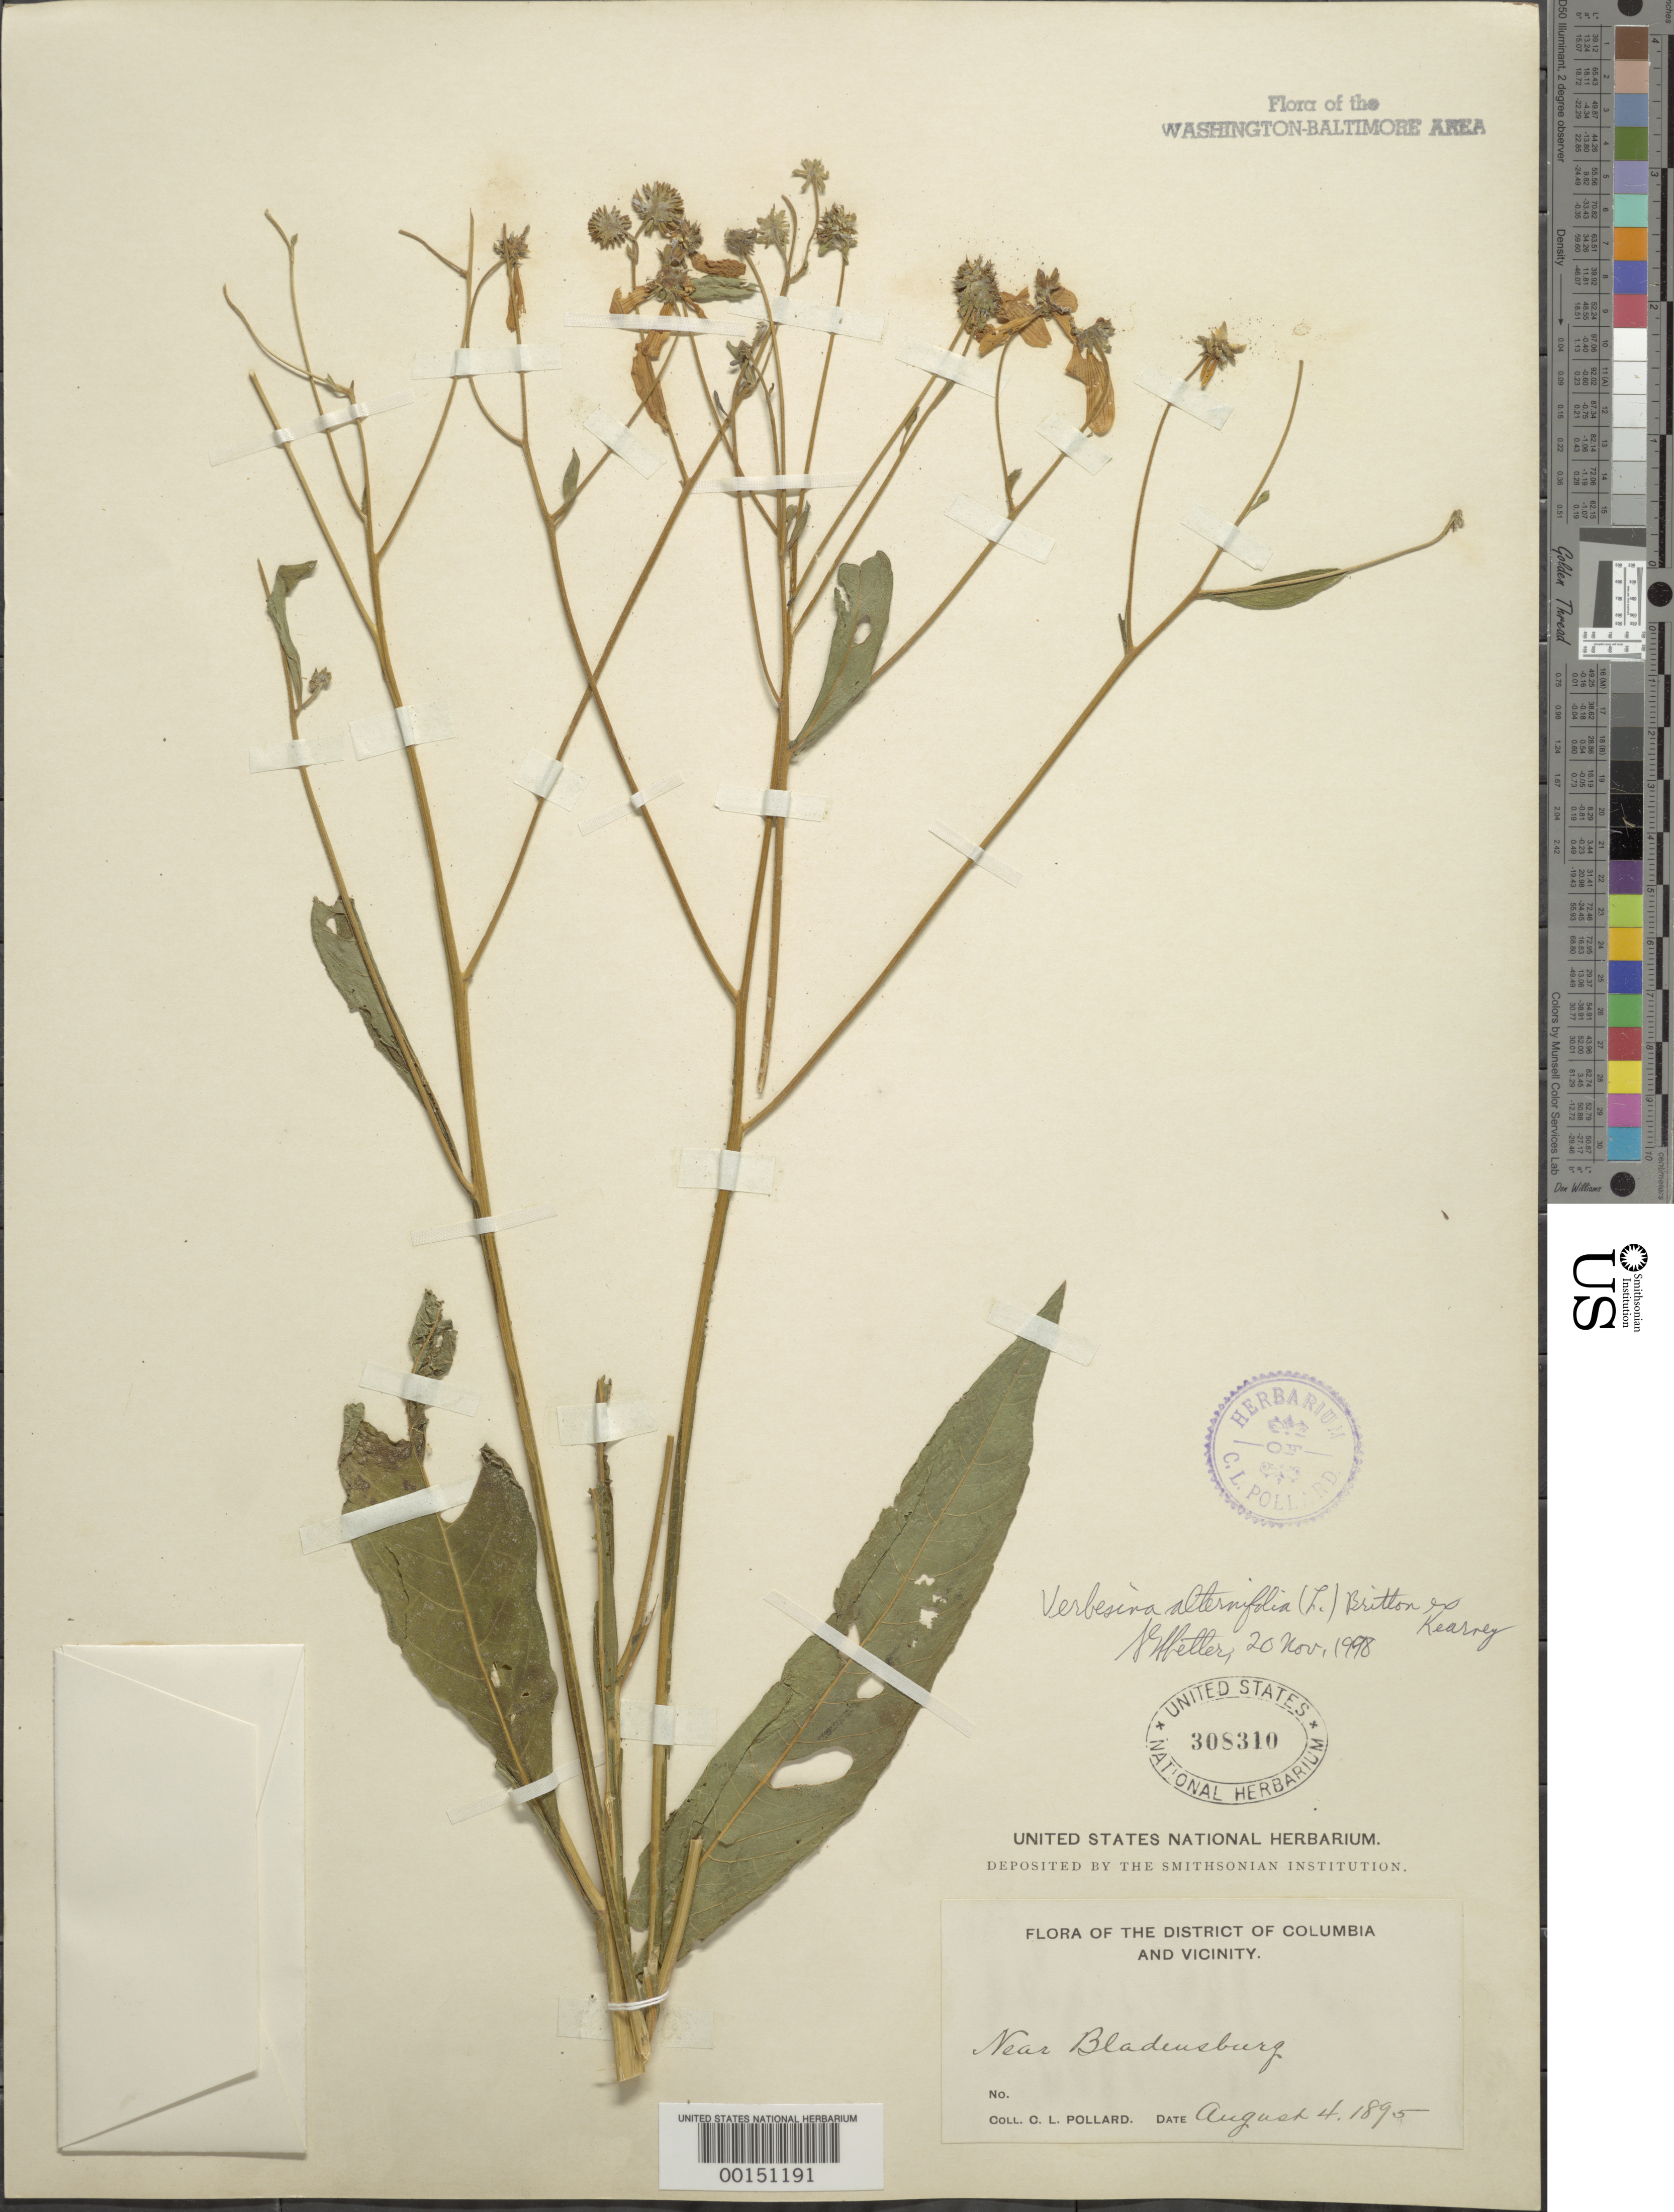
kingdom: Plantae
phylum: Tracheophyta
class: Magnoliopsida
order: Asterales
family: Asteraceae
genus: Verbesina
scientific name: Verbesina alternifolia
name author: (L.) Britton ex Kearney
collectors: C. L. Pollard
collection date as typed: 04 Aug 1895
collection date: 1895-08-04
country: United States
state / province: Maryland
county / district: Prince George's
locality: Bladensburg vicinity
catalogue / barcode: US 308310